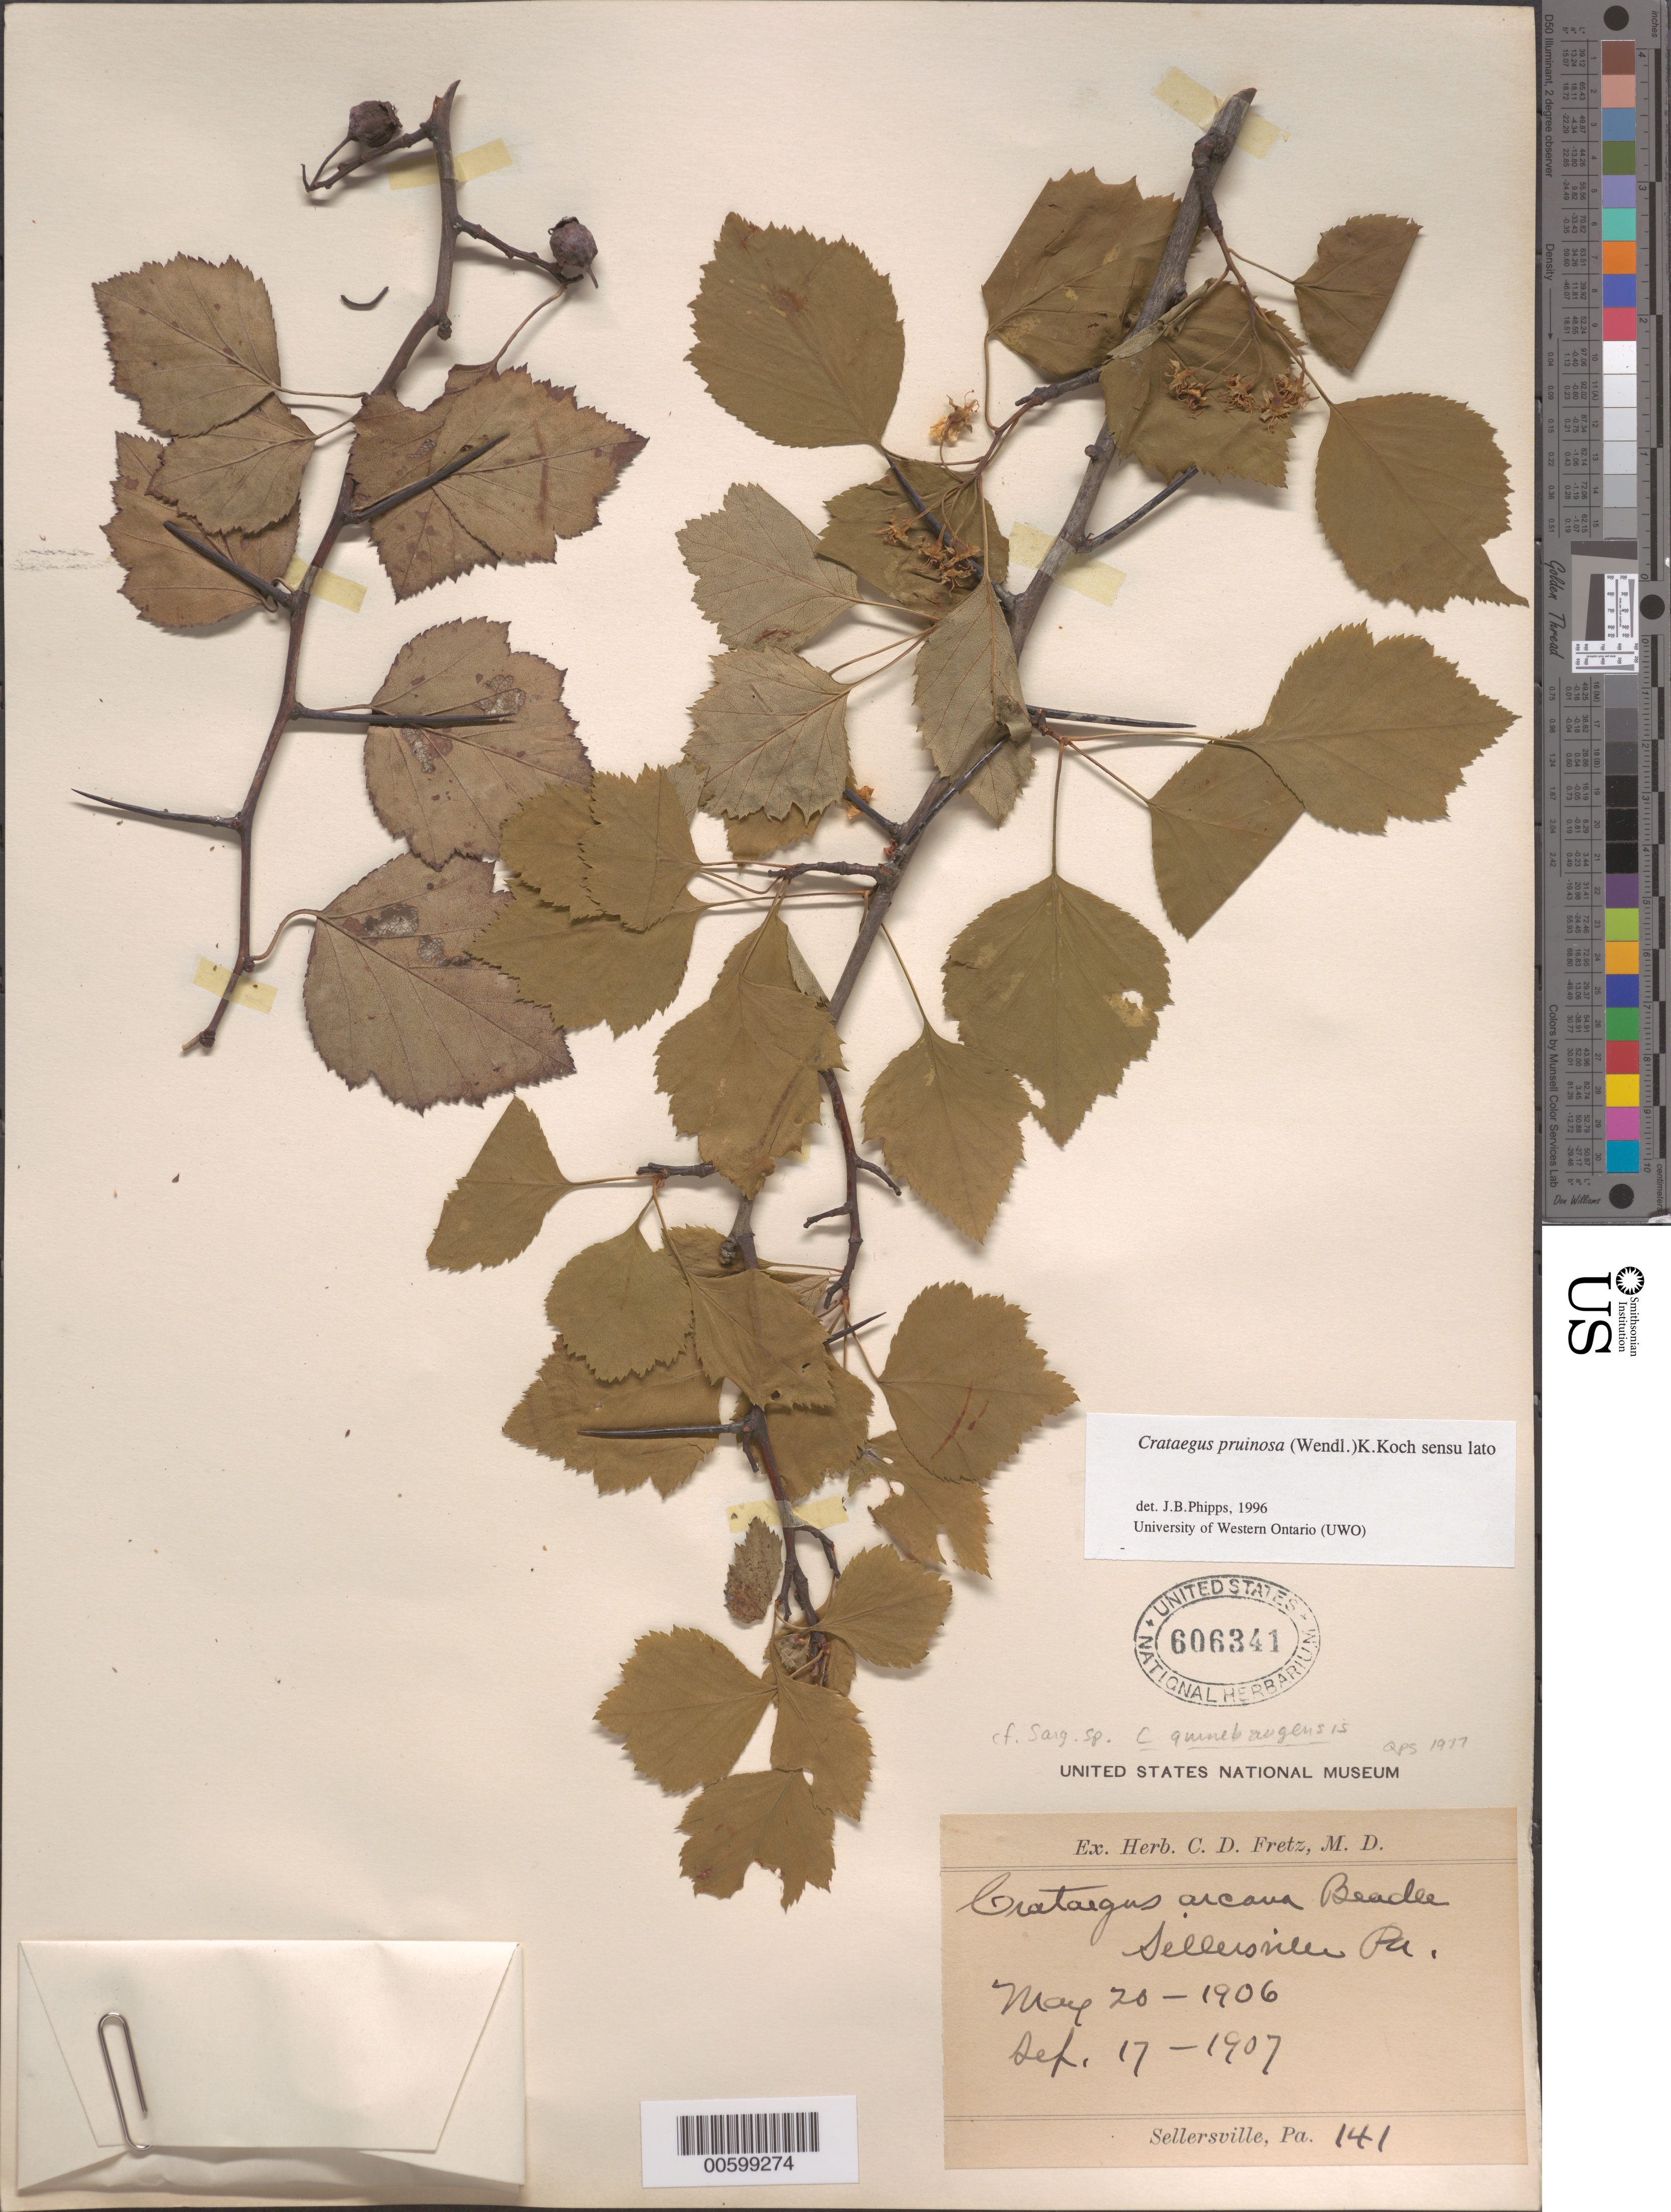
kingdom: Plantae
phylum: Tracheophyta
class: Magnoliopsida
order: Rosales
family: Rosaceae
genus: Crataegus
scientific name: Crataegus pruinosa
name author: (H.L. Wendl.) K. Koch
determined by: Phipps, James B., (UWO), University of Western Ontario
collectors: C. D. Fretz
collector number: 141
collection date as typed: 20 May 1906 and 17 Sep 1907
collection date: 1906-05-20,1907-09-17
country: United States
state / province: Pennsylvania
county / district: Bucks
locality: Sellersville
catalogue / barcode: US 606341